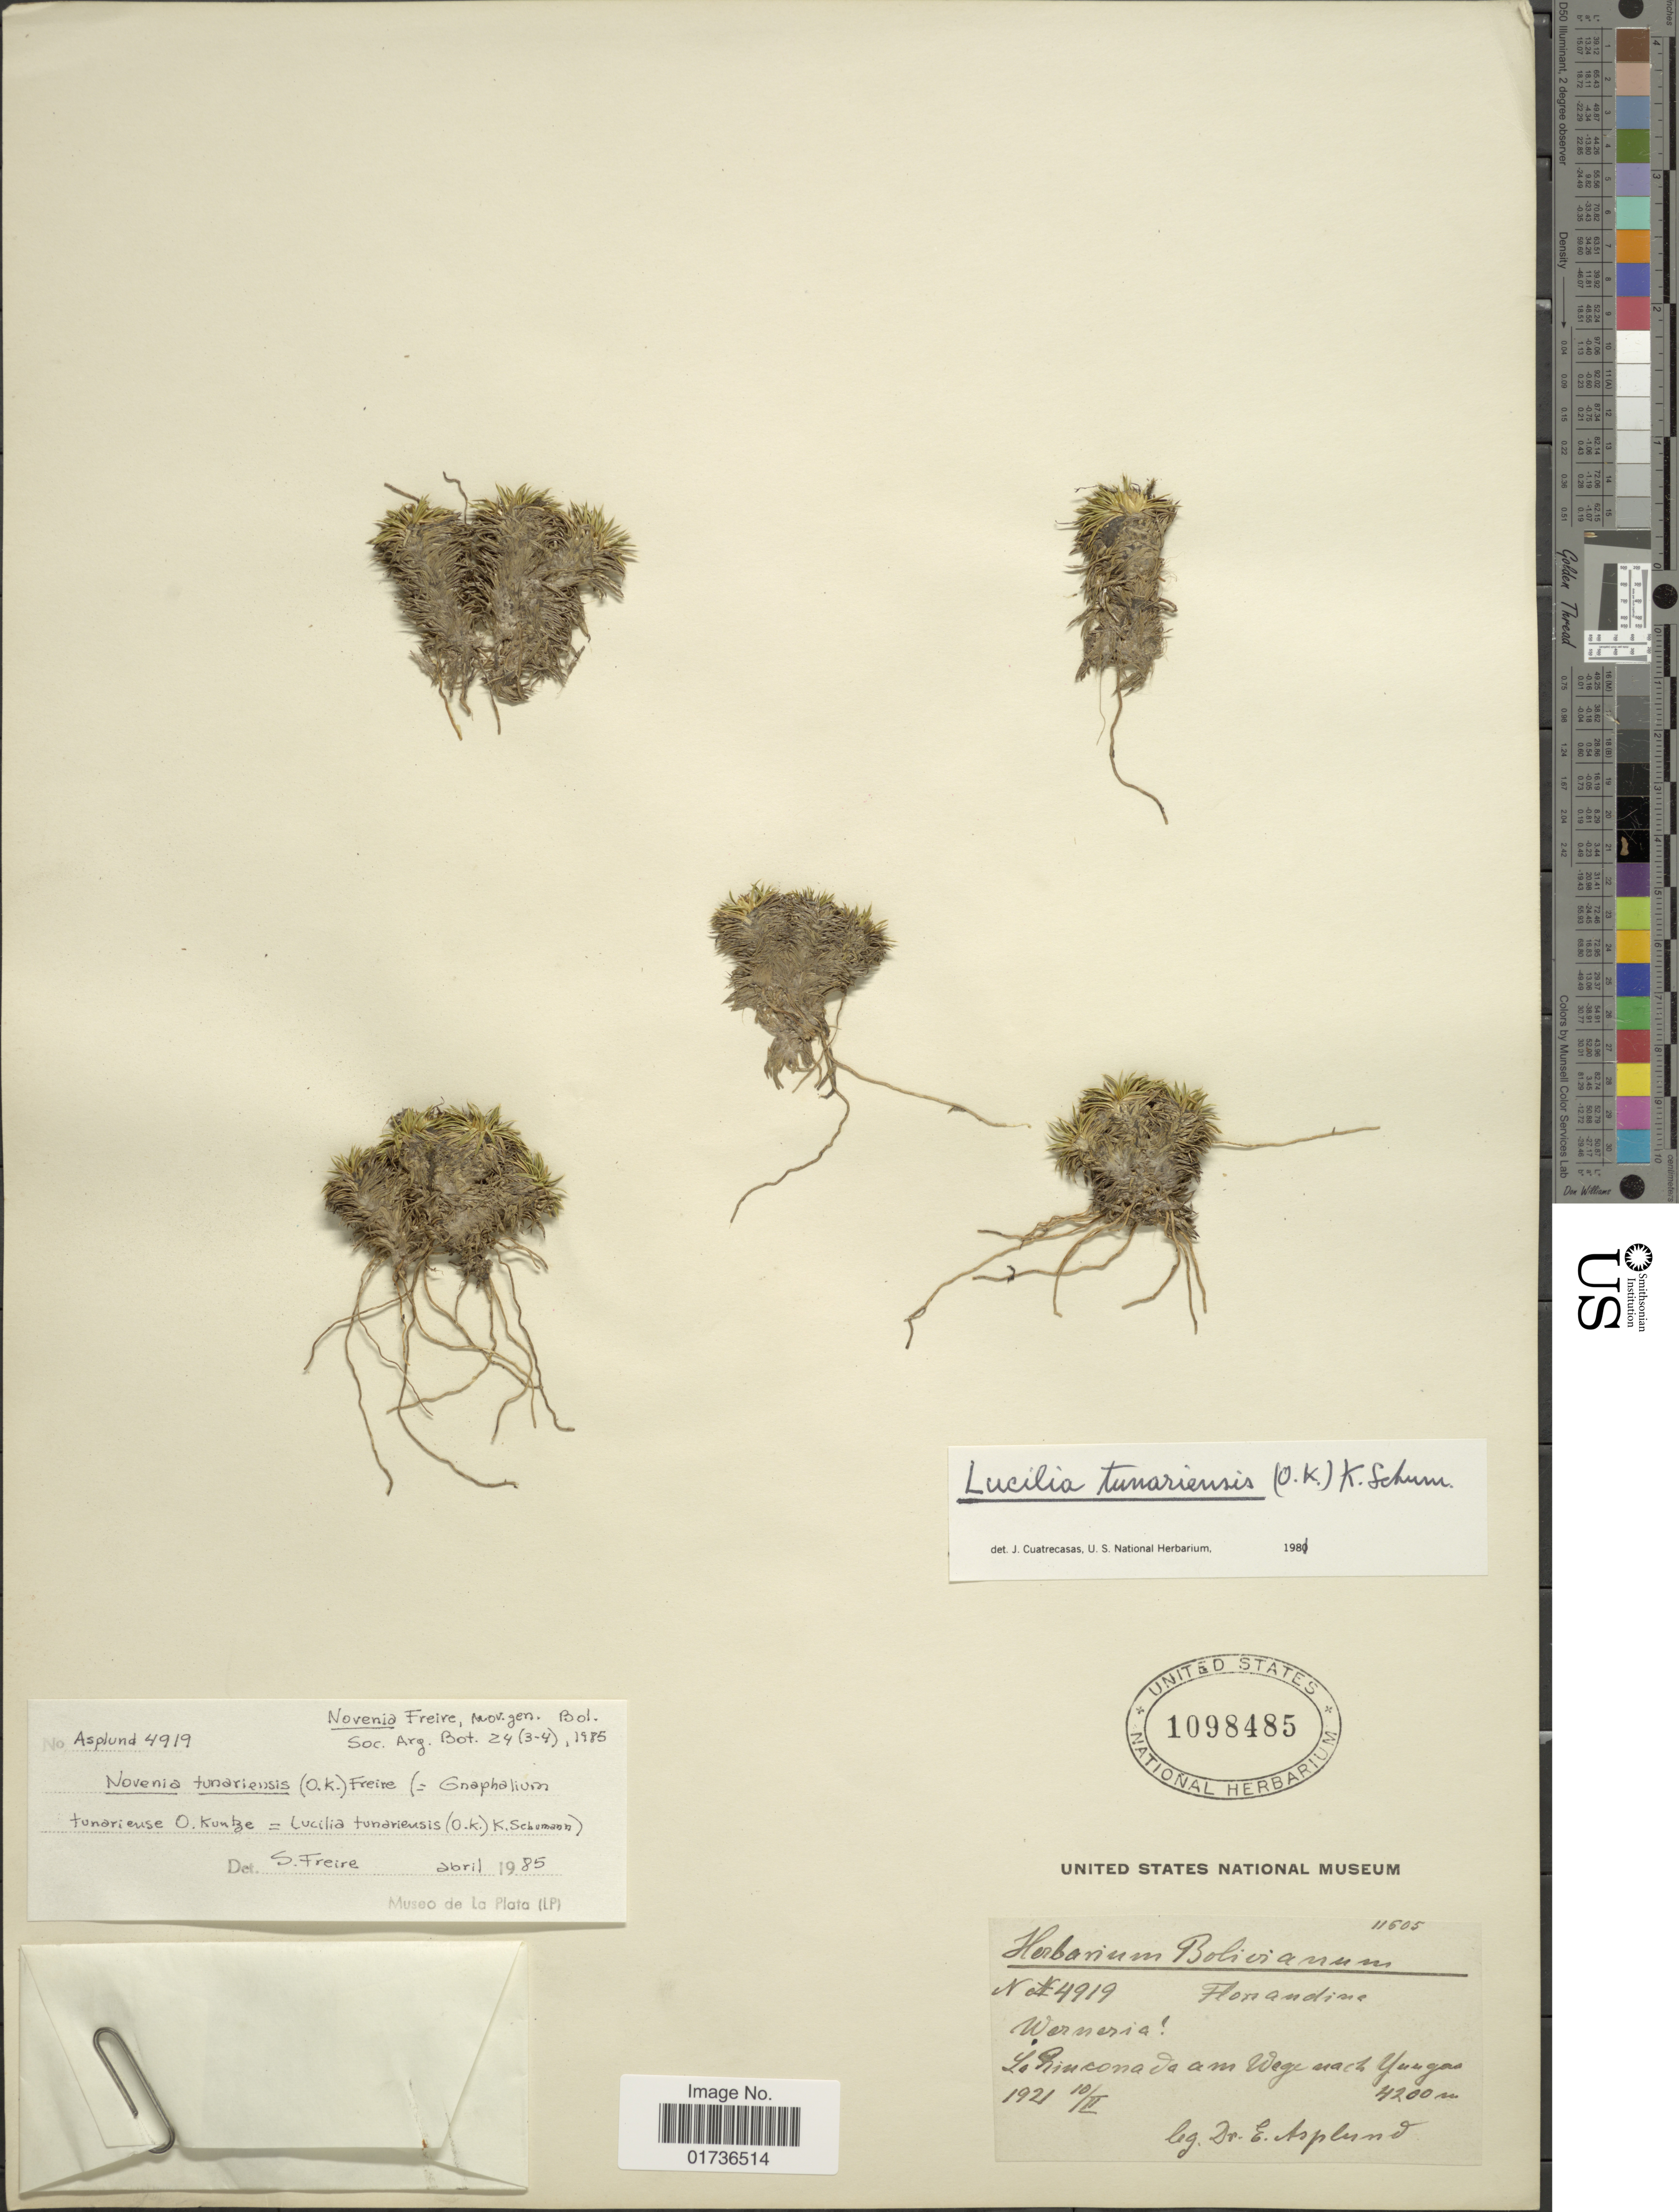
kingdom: Plantae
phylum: Tracheophyta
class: Magnoliopsida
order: Asterales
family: Asteraceae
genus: Novenia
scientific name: Novenia acaulis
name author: (Benth. & Hook. f. ex B.D. Jacks.) S.E. Freire & F.H. Hellw.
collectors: E. Asplund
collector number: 4919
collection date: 1921-02-10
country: Bolivia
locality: La Rincona am Wege nach Yungas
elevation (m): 4200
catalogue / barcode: US 1098485